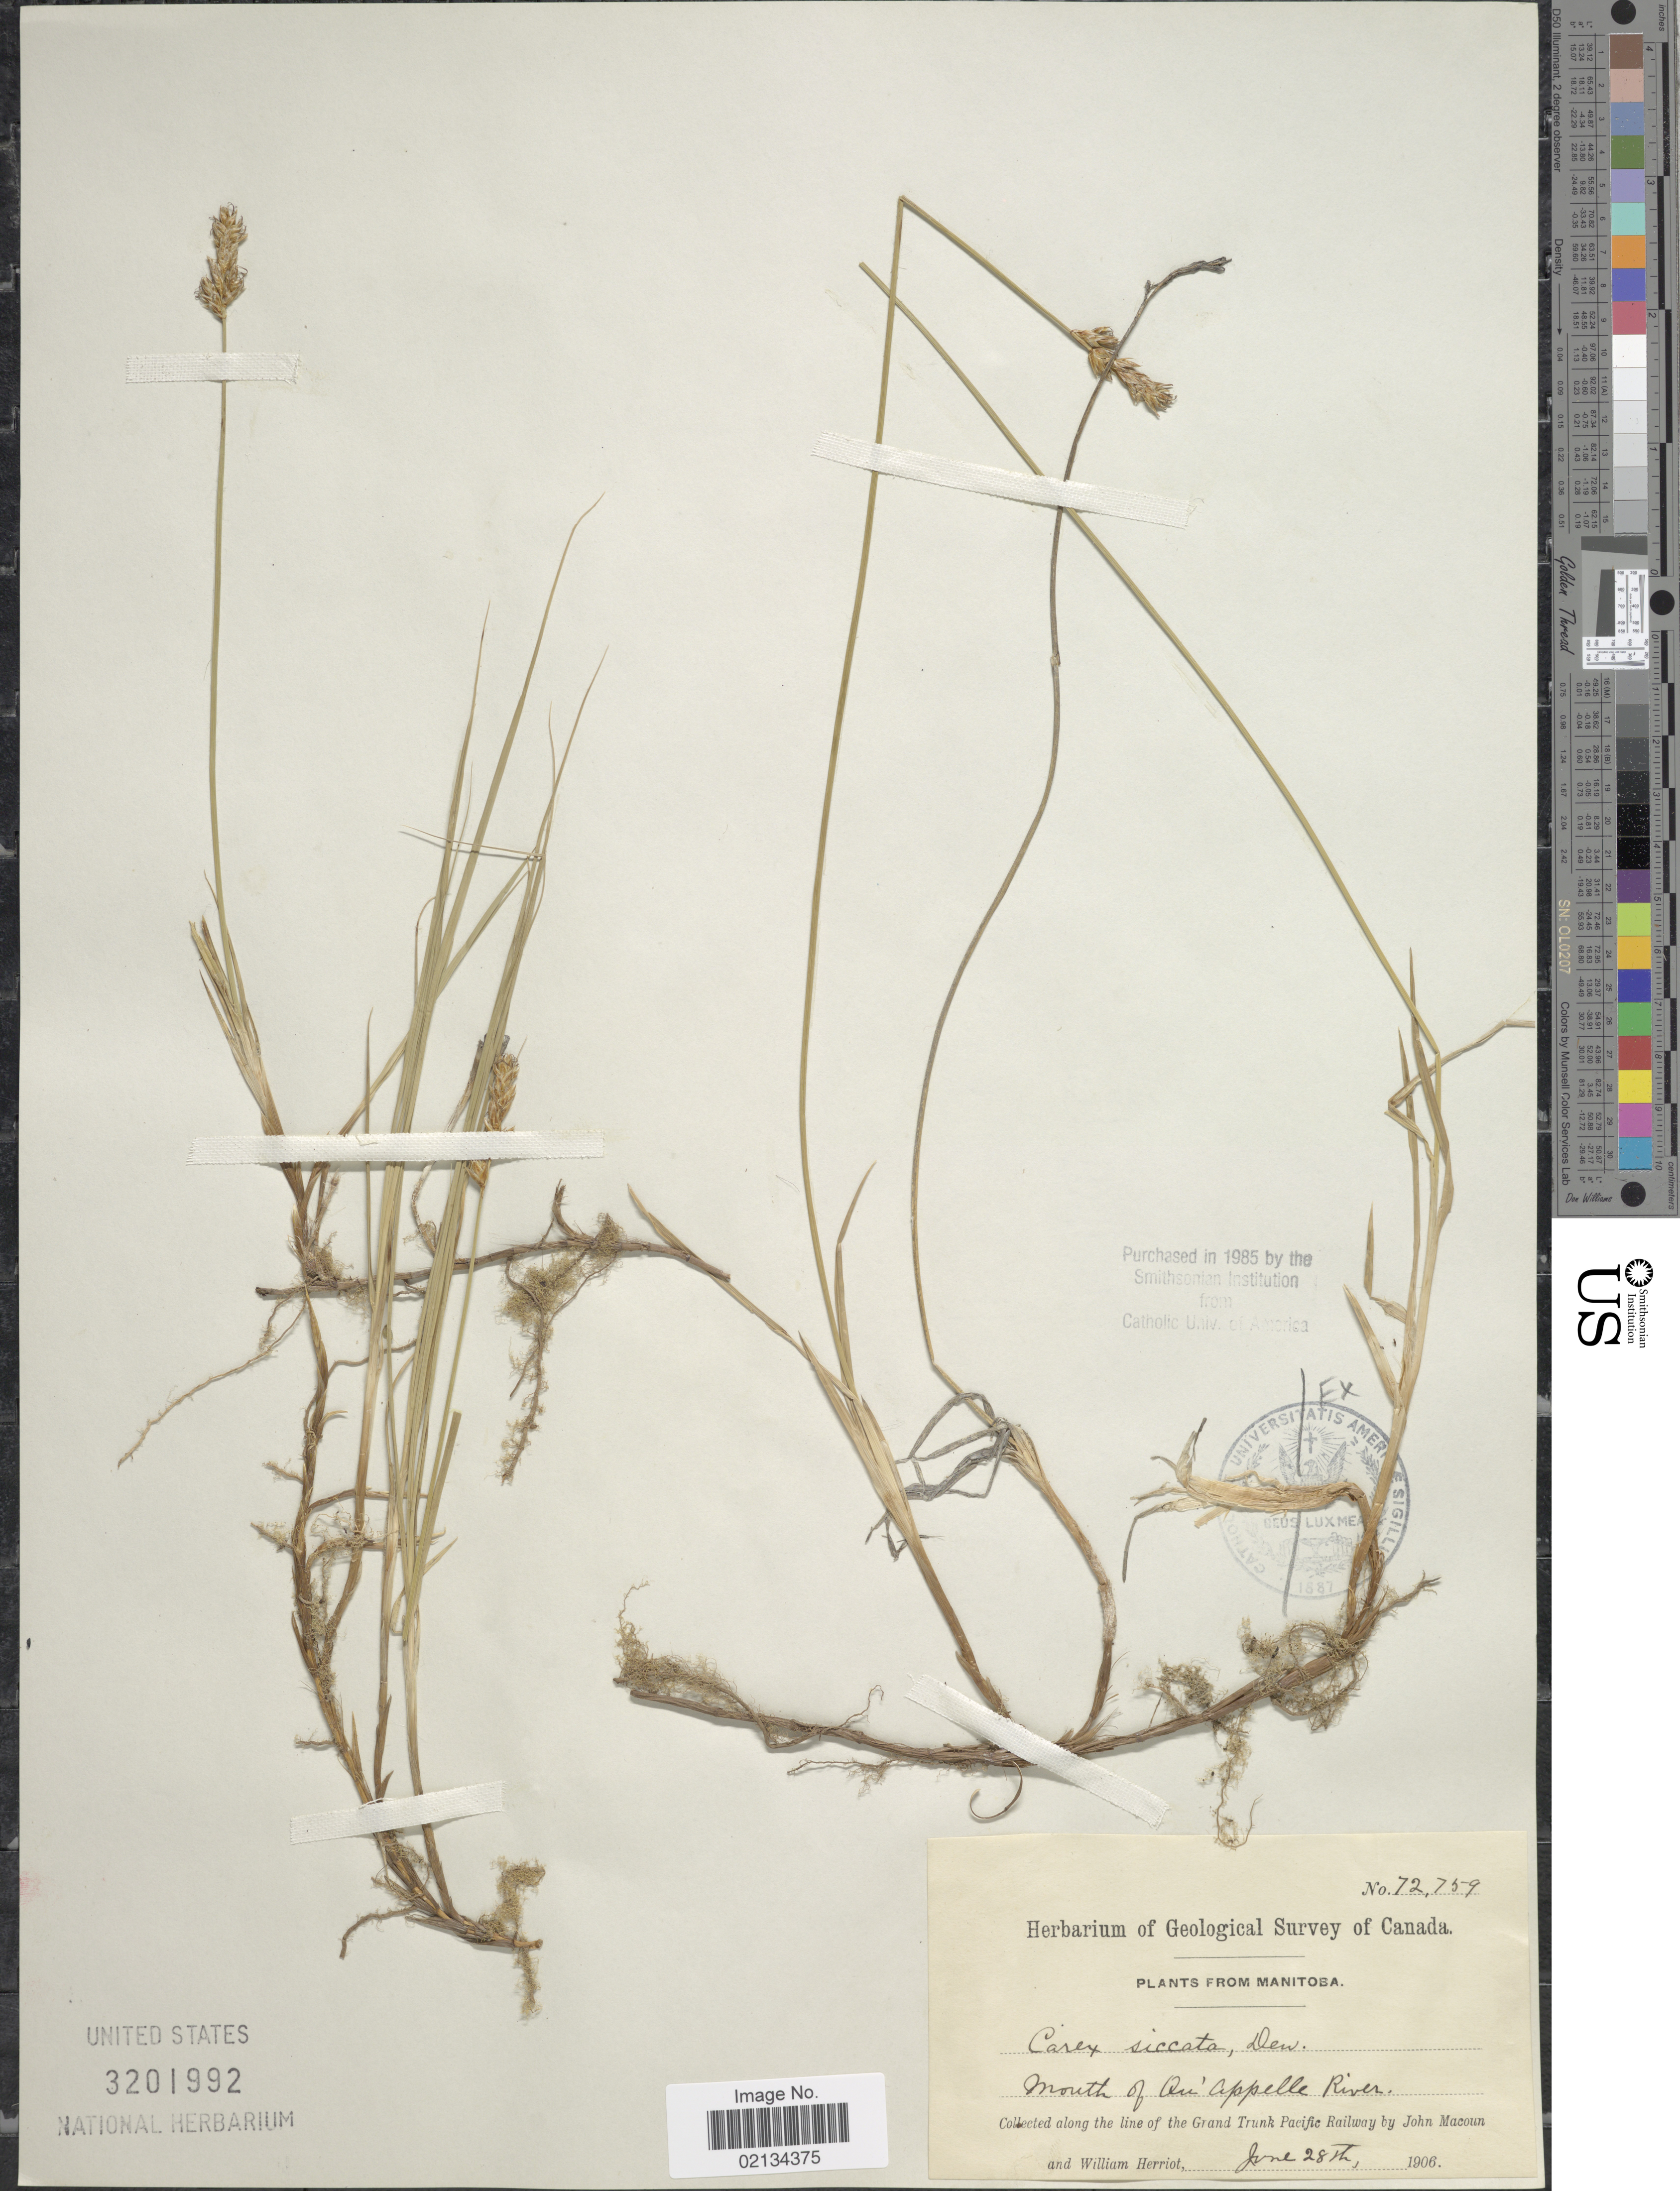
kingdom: Plantae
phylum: Tracheophyta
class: Liliopsida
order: Poales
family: Cyperaceae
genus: Carex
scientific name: Carex siccata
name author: Dewey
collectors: J. Macoun & W. Herriot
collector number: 72759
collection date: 1906-06-28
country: Canada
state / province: Manitoba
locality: Mouth of Qu'Apelle River, along the line of the Grand Trunk Pacific.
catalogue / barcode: US 3201992